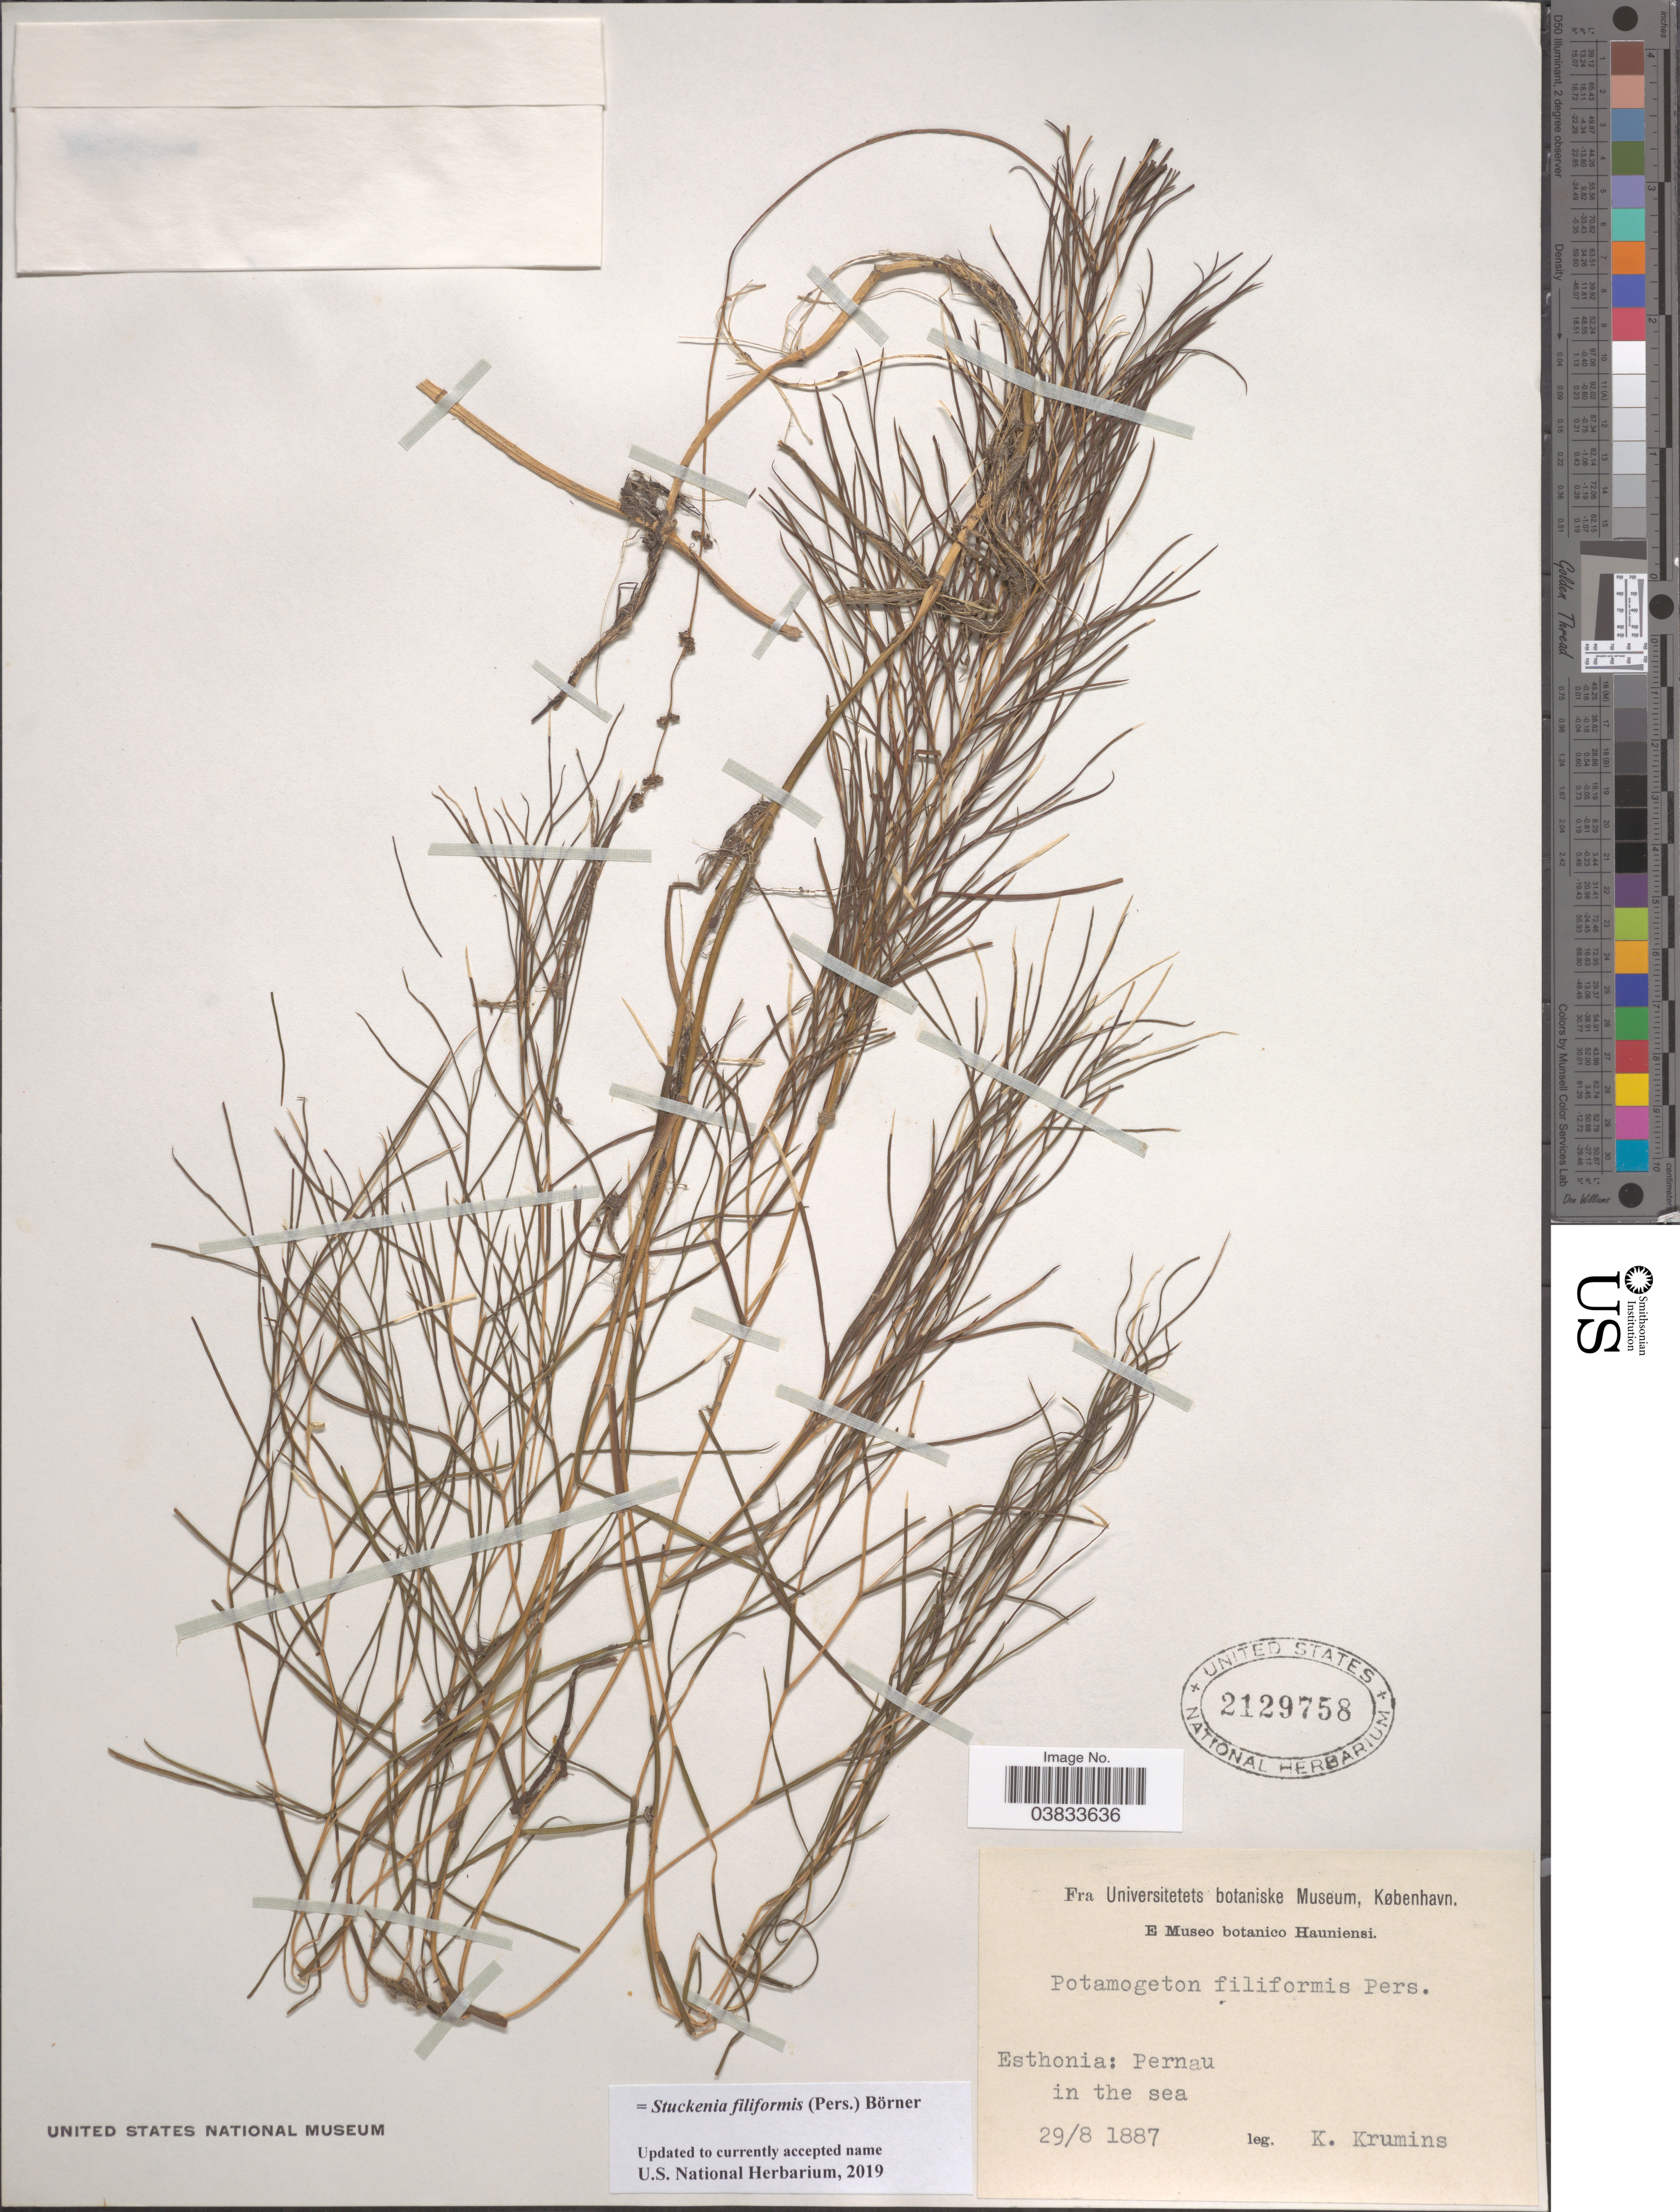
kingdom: Plantae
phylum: Tracheophyta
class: Liliopsida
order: Alismatales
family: Potamogetonaceae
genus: Stuckenia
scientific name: Stuckenia filiformis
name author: (Pers.) Börner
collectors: K. Krumins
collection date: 1887-08-29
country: Estonia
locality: Esthonia: Pernau in the sea.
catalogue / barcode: US 2129758